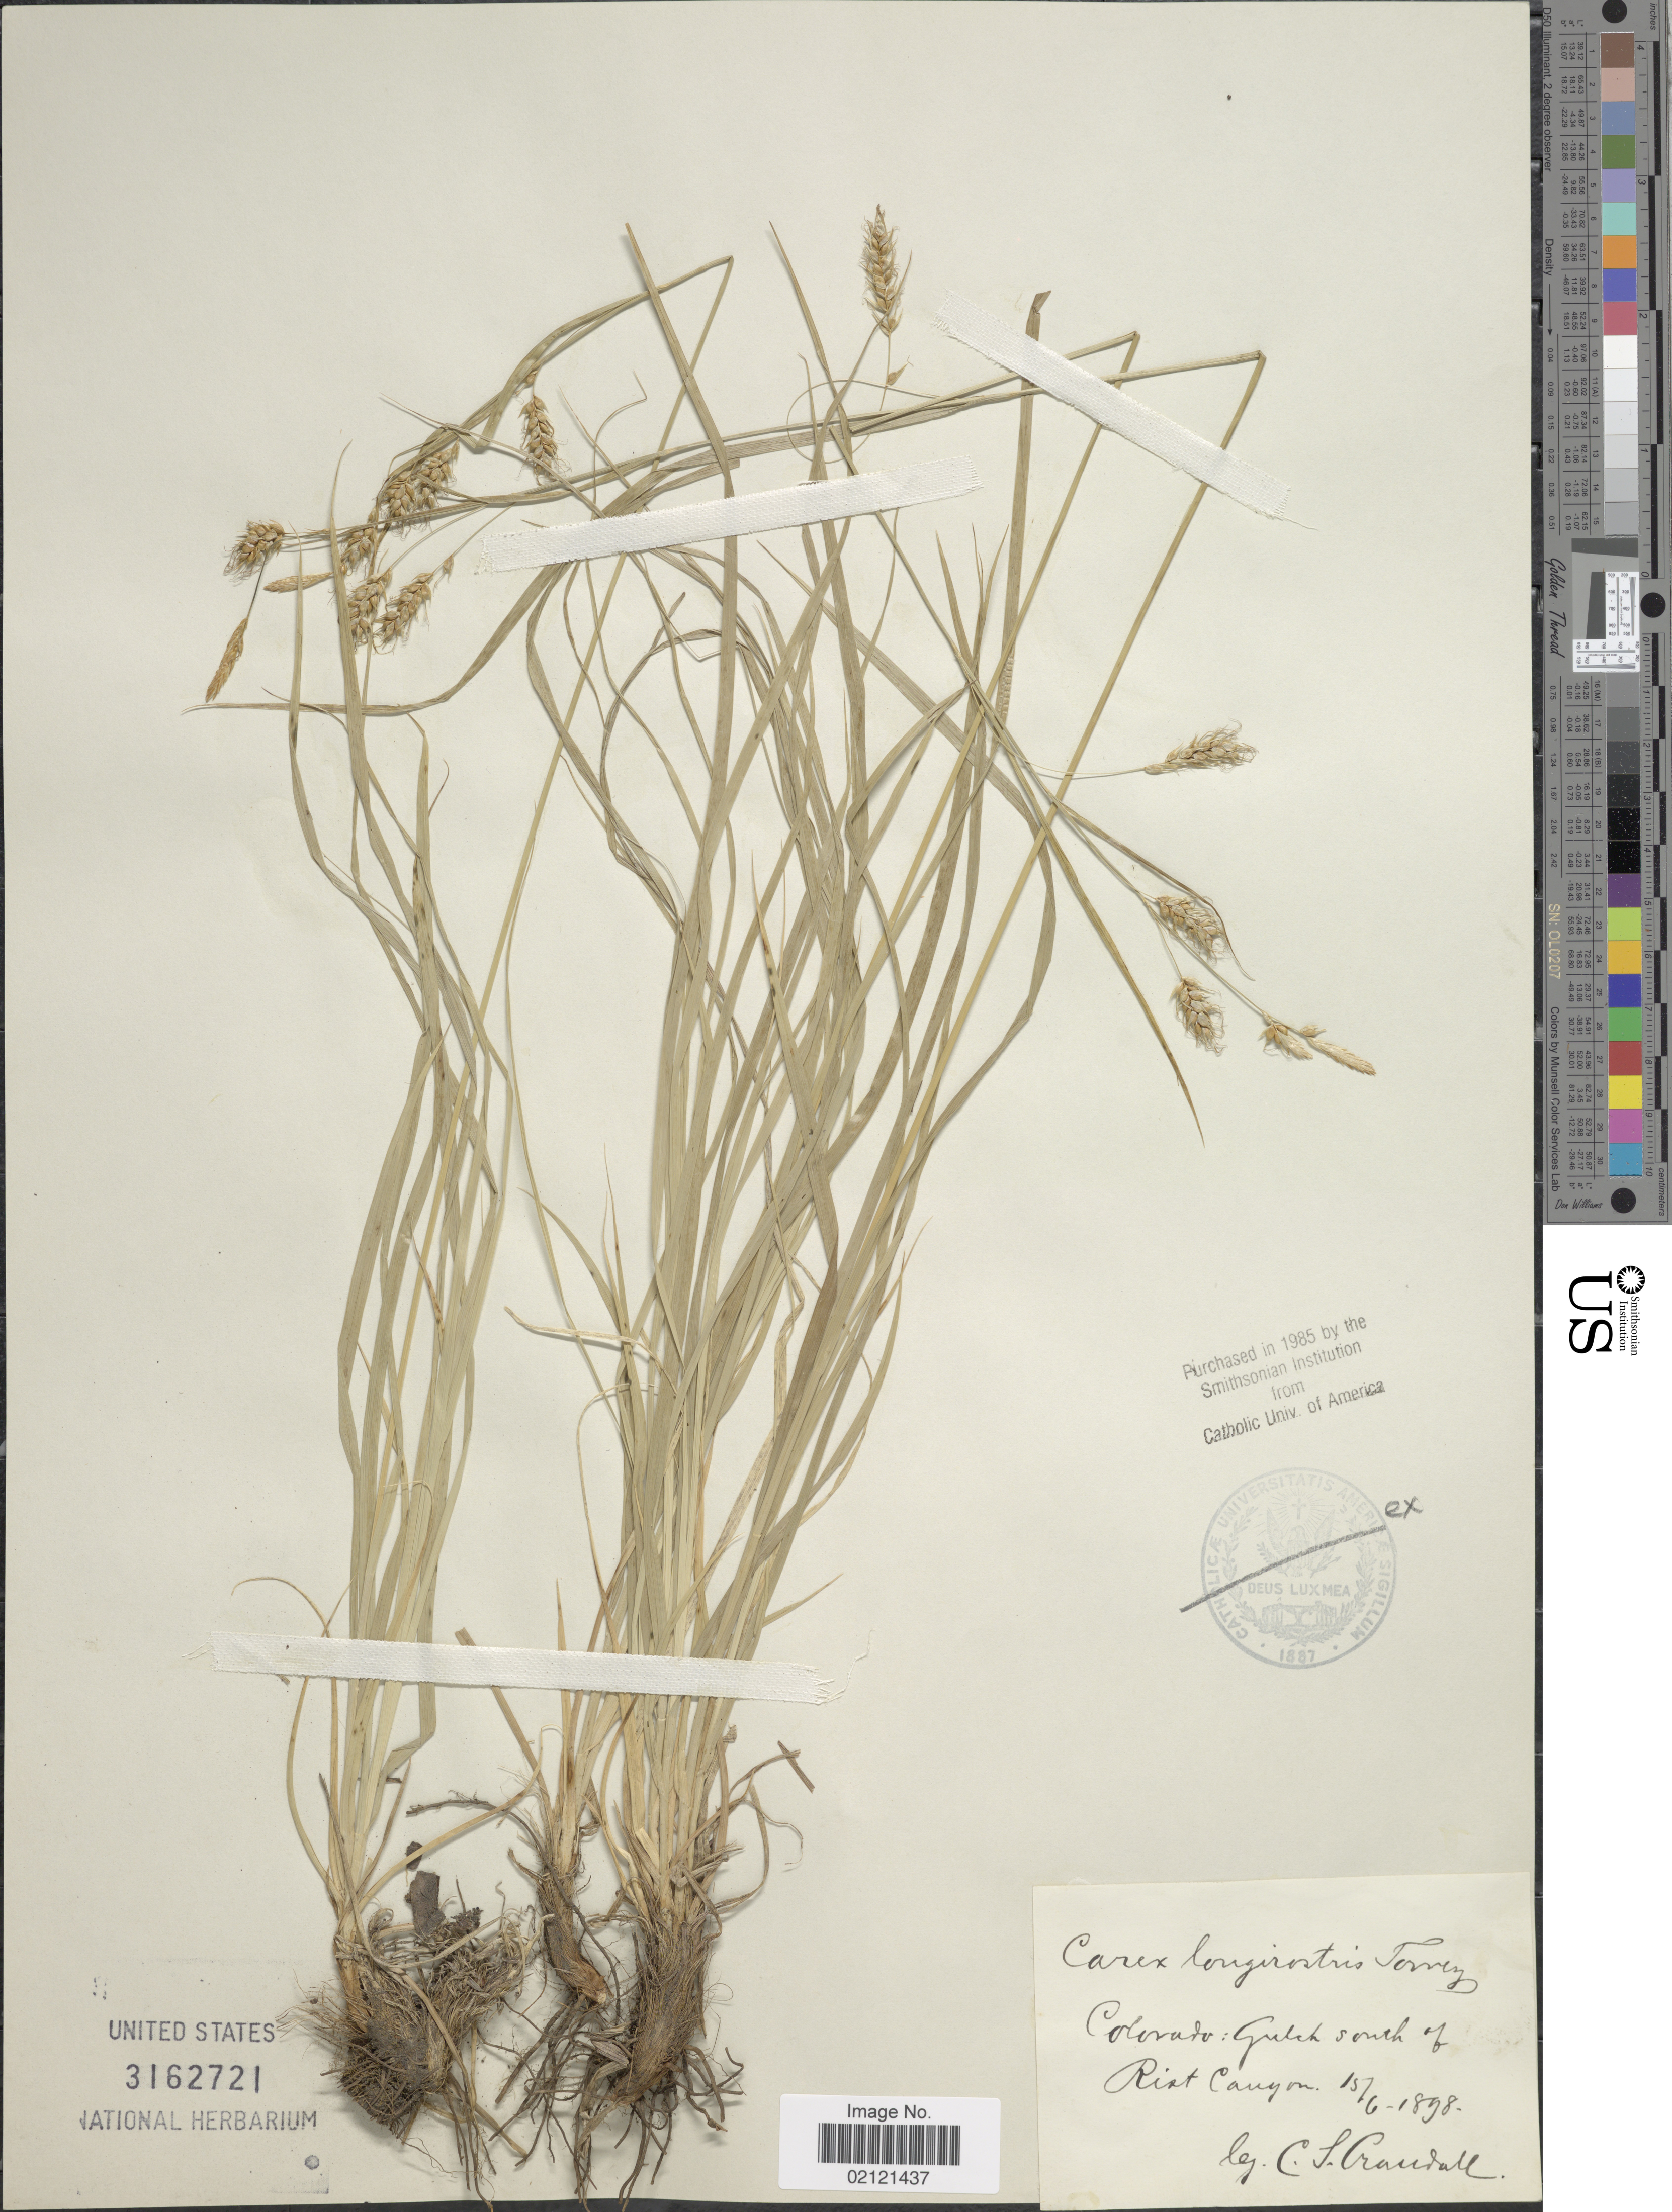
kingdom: Plantae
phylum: Tracheophyta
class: Liliopsida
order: Poales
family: Cyperaceae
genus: Carex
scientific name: Carex sprengelii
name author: Dewey ex Spreng.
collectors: C. Crandall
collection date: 1898-06-15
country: United States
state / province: Colorado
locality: Gulch south of Rist Canyon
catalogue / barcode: US 3162721